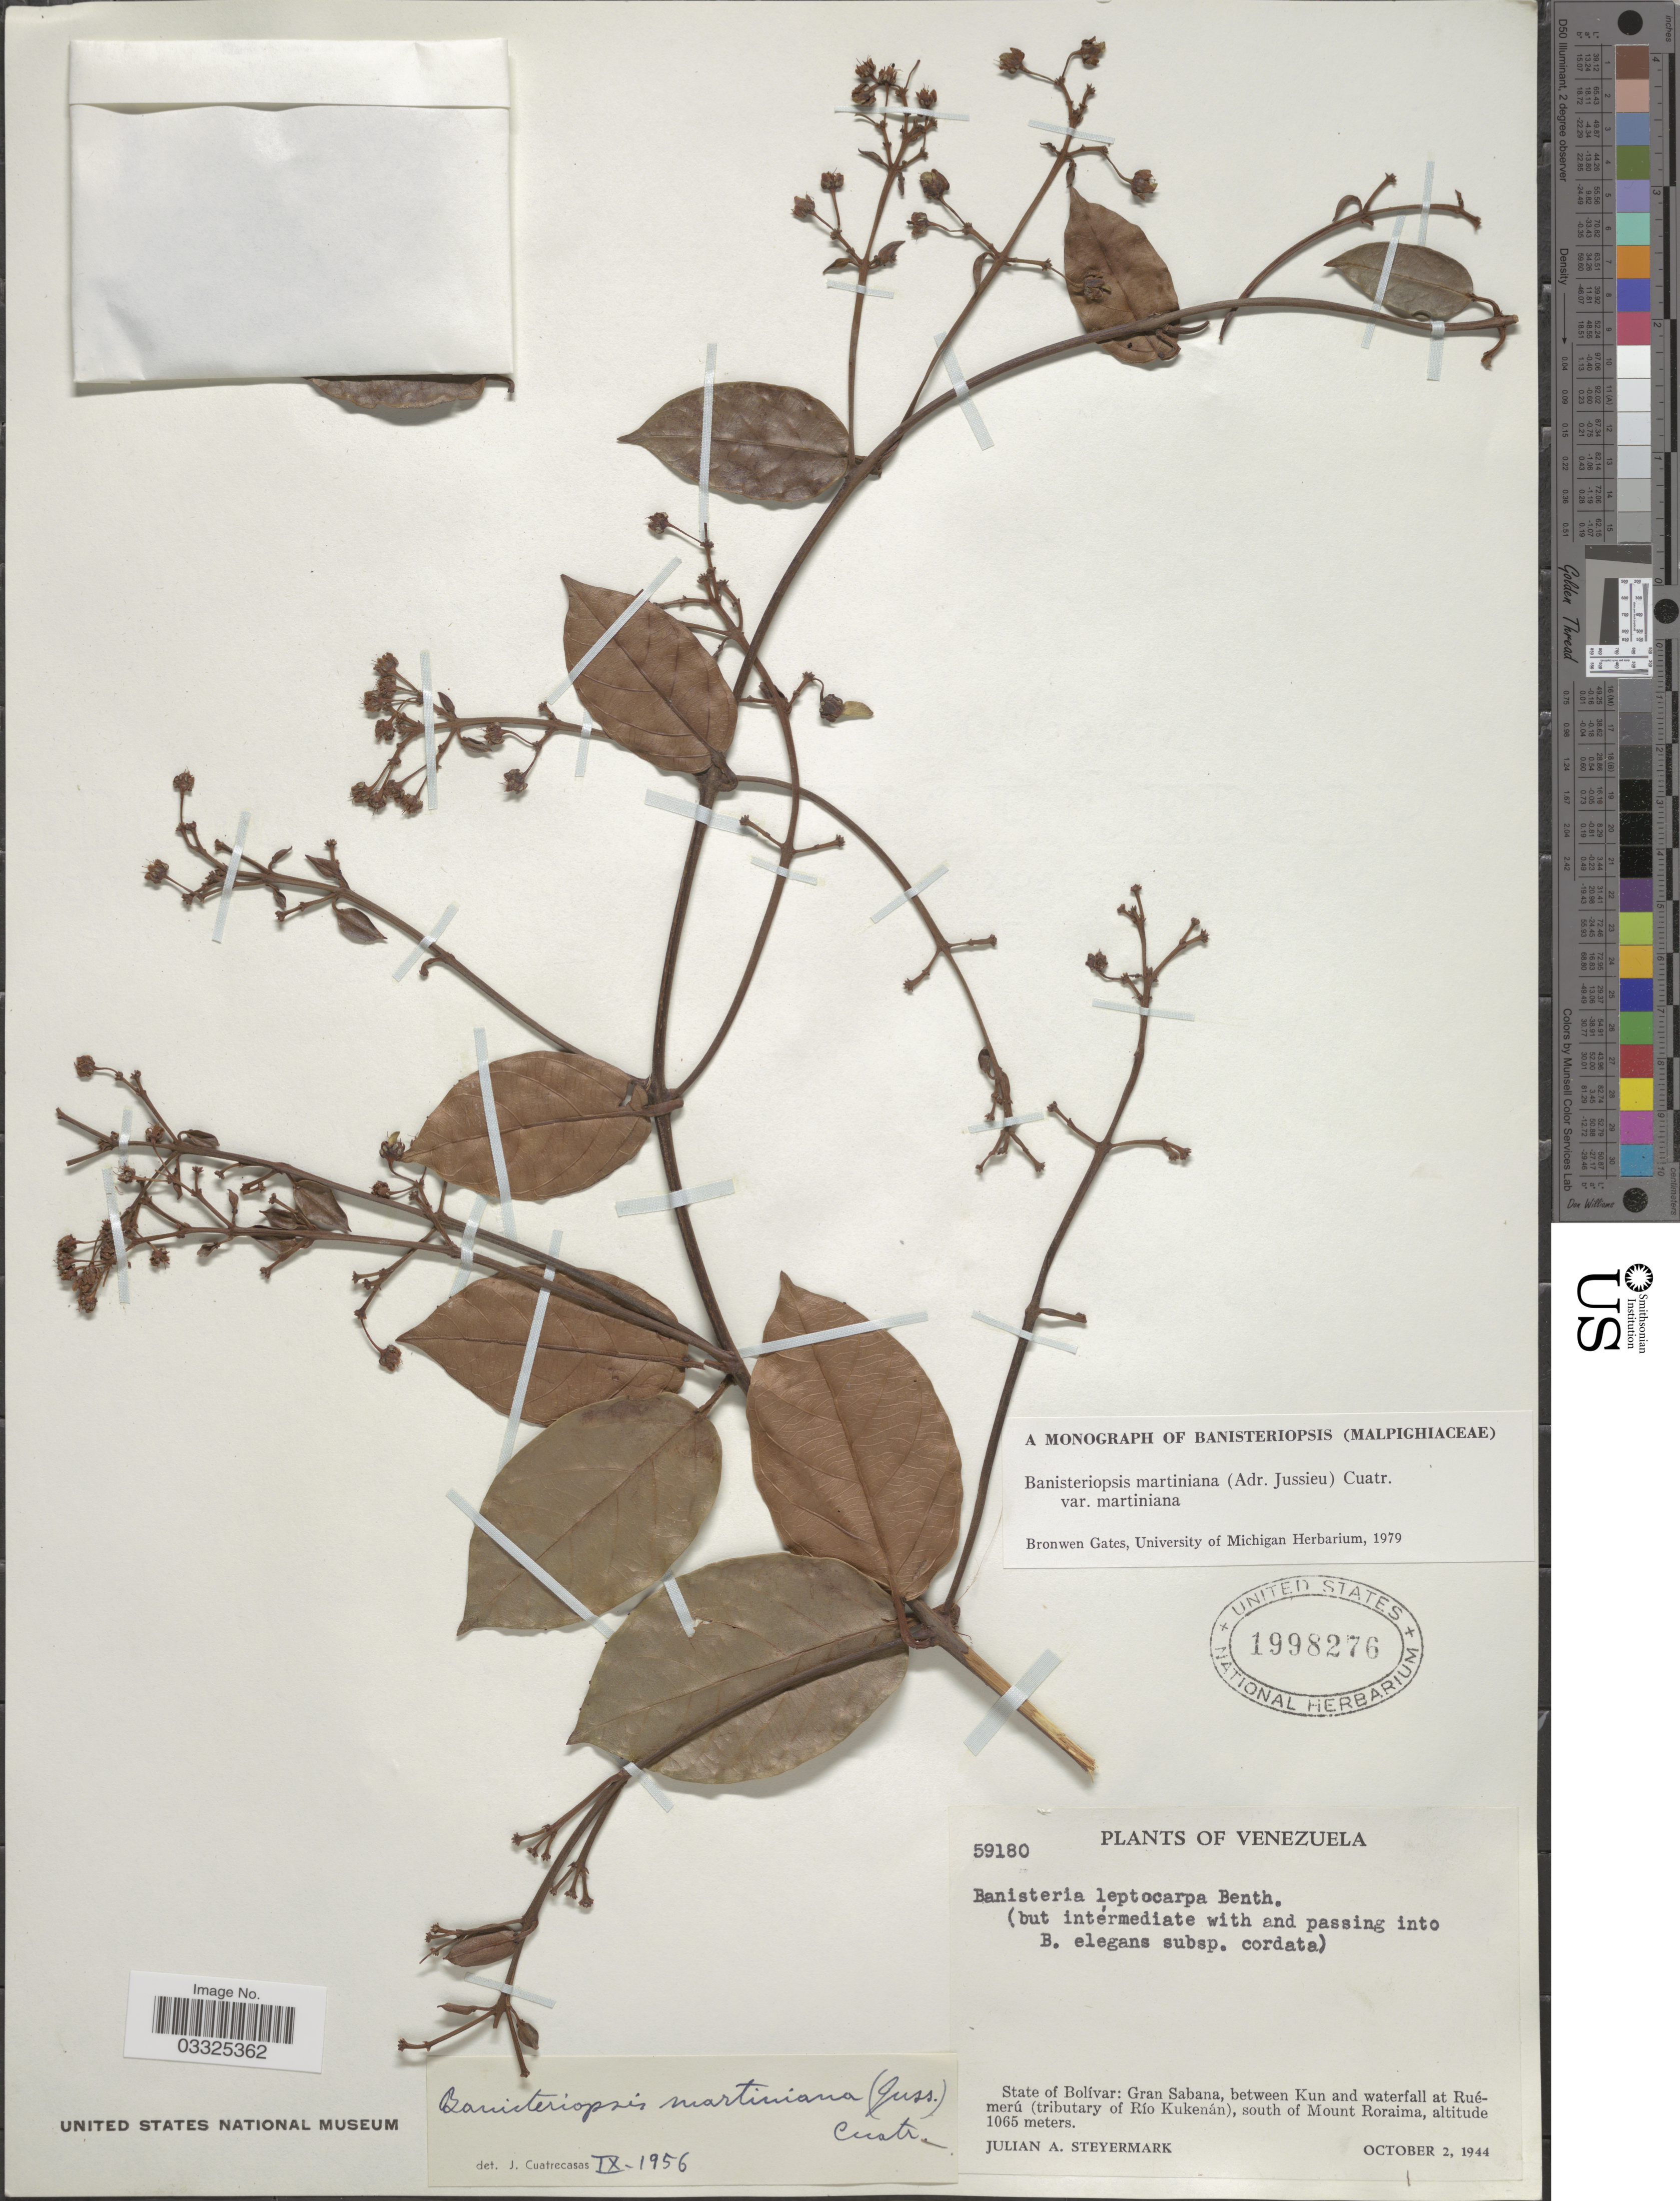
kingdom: Plantae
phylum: Tracheophyta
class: Magnoliopsida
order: Malpighiales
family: Malpighiaceae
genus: Banisteriopsis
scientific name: Banisteriopsis martiniana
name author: (A. Juss.) Cuatrec.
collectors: J. Steyermark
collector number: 59180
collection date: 1944-10-02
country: Venezuela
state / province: Bolivar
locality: Gran Sabana, between Kun and waterfall at Ruémerú (tributary of Río Kukenán), south of Mount Roraima.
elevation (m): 1065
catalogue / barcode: US 1998276